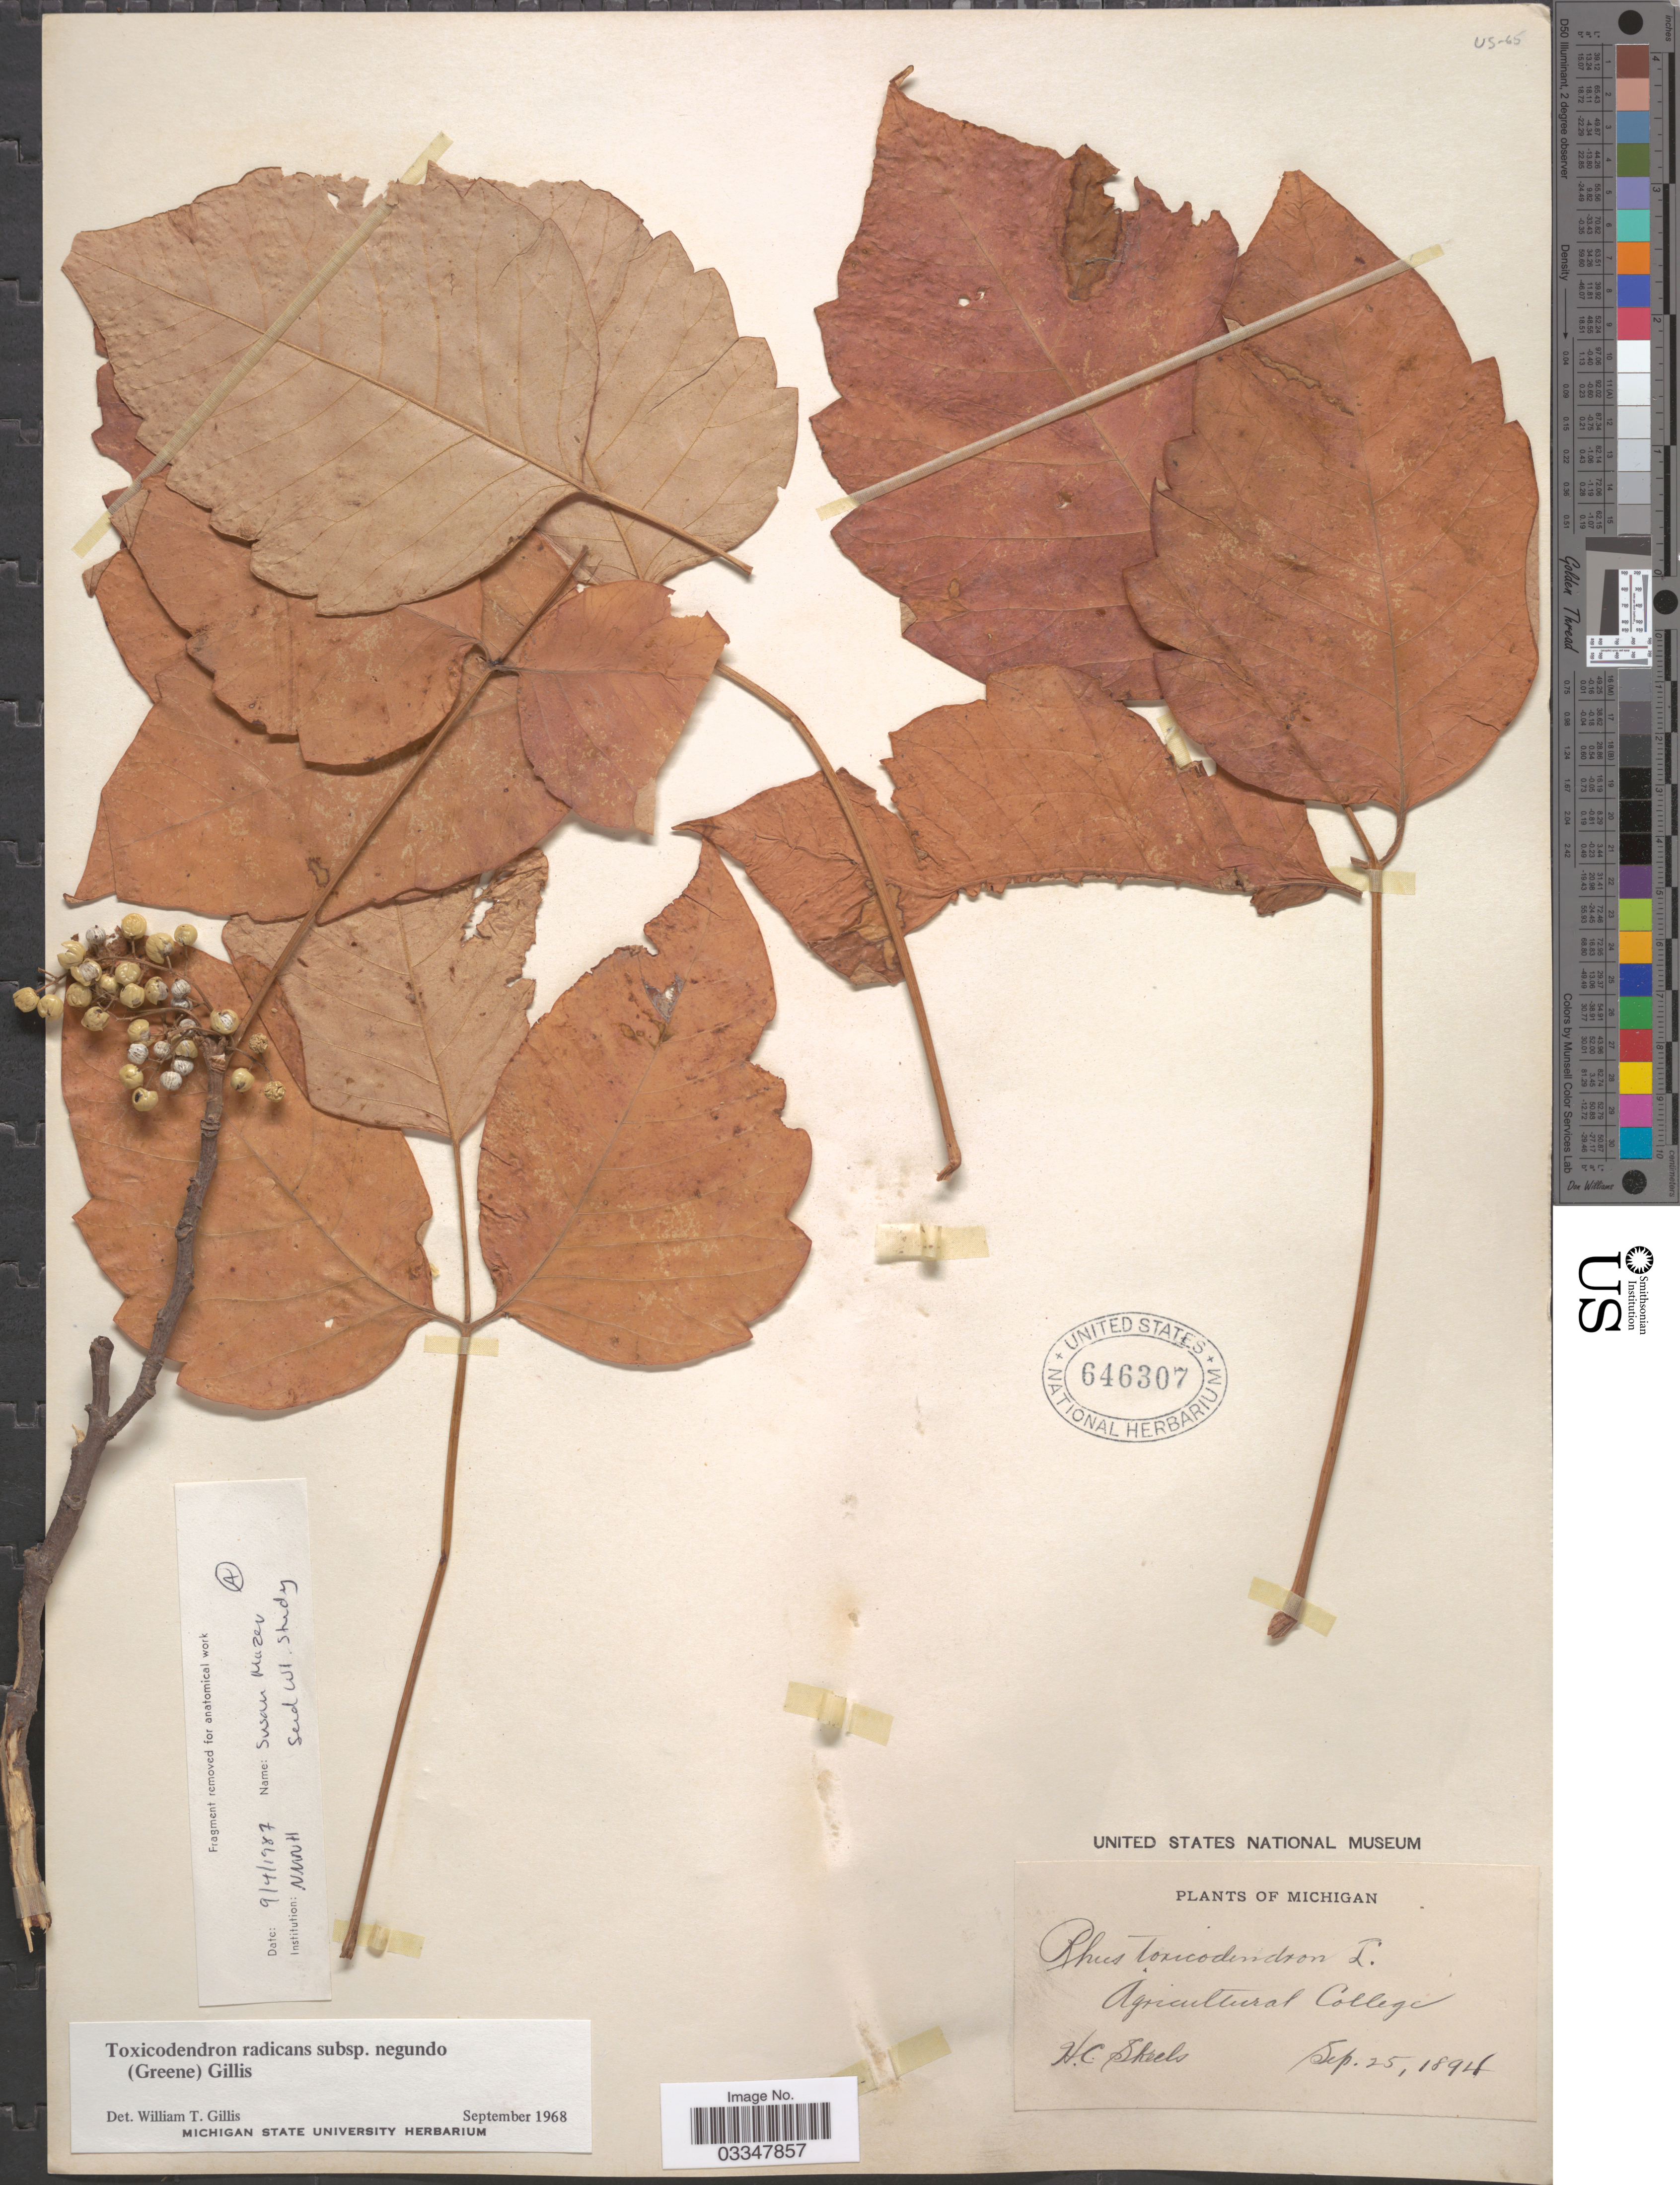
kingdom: Plantae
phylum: Tracheophyta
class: Magnoliopsida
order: Sapindales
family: Anacardiaceae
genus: Toxicodendron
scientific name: Toxicodendron radicans subsp. negundo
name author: (Greene) Gillis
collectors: H. Skeels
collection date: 1894-09-25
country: United States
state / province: Michigan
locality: Agriculture College.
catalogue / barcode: US 646307